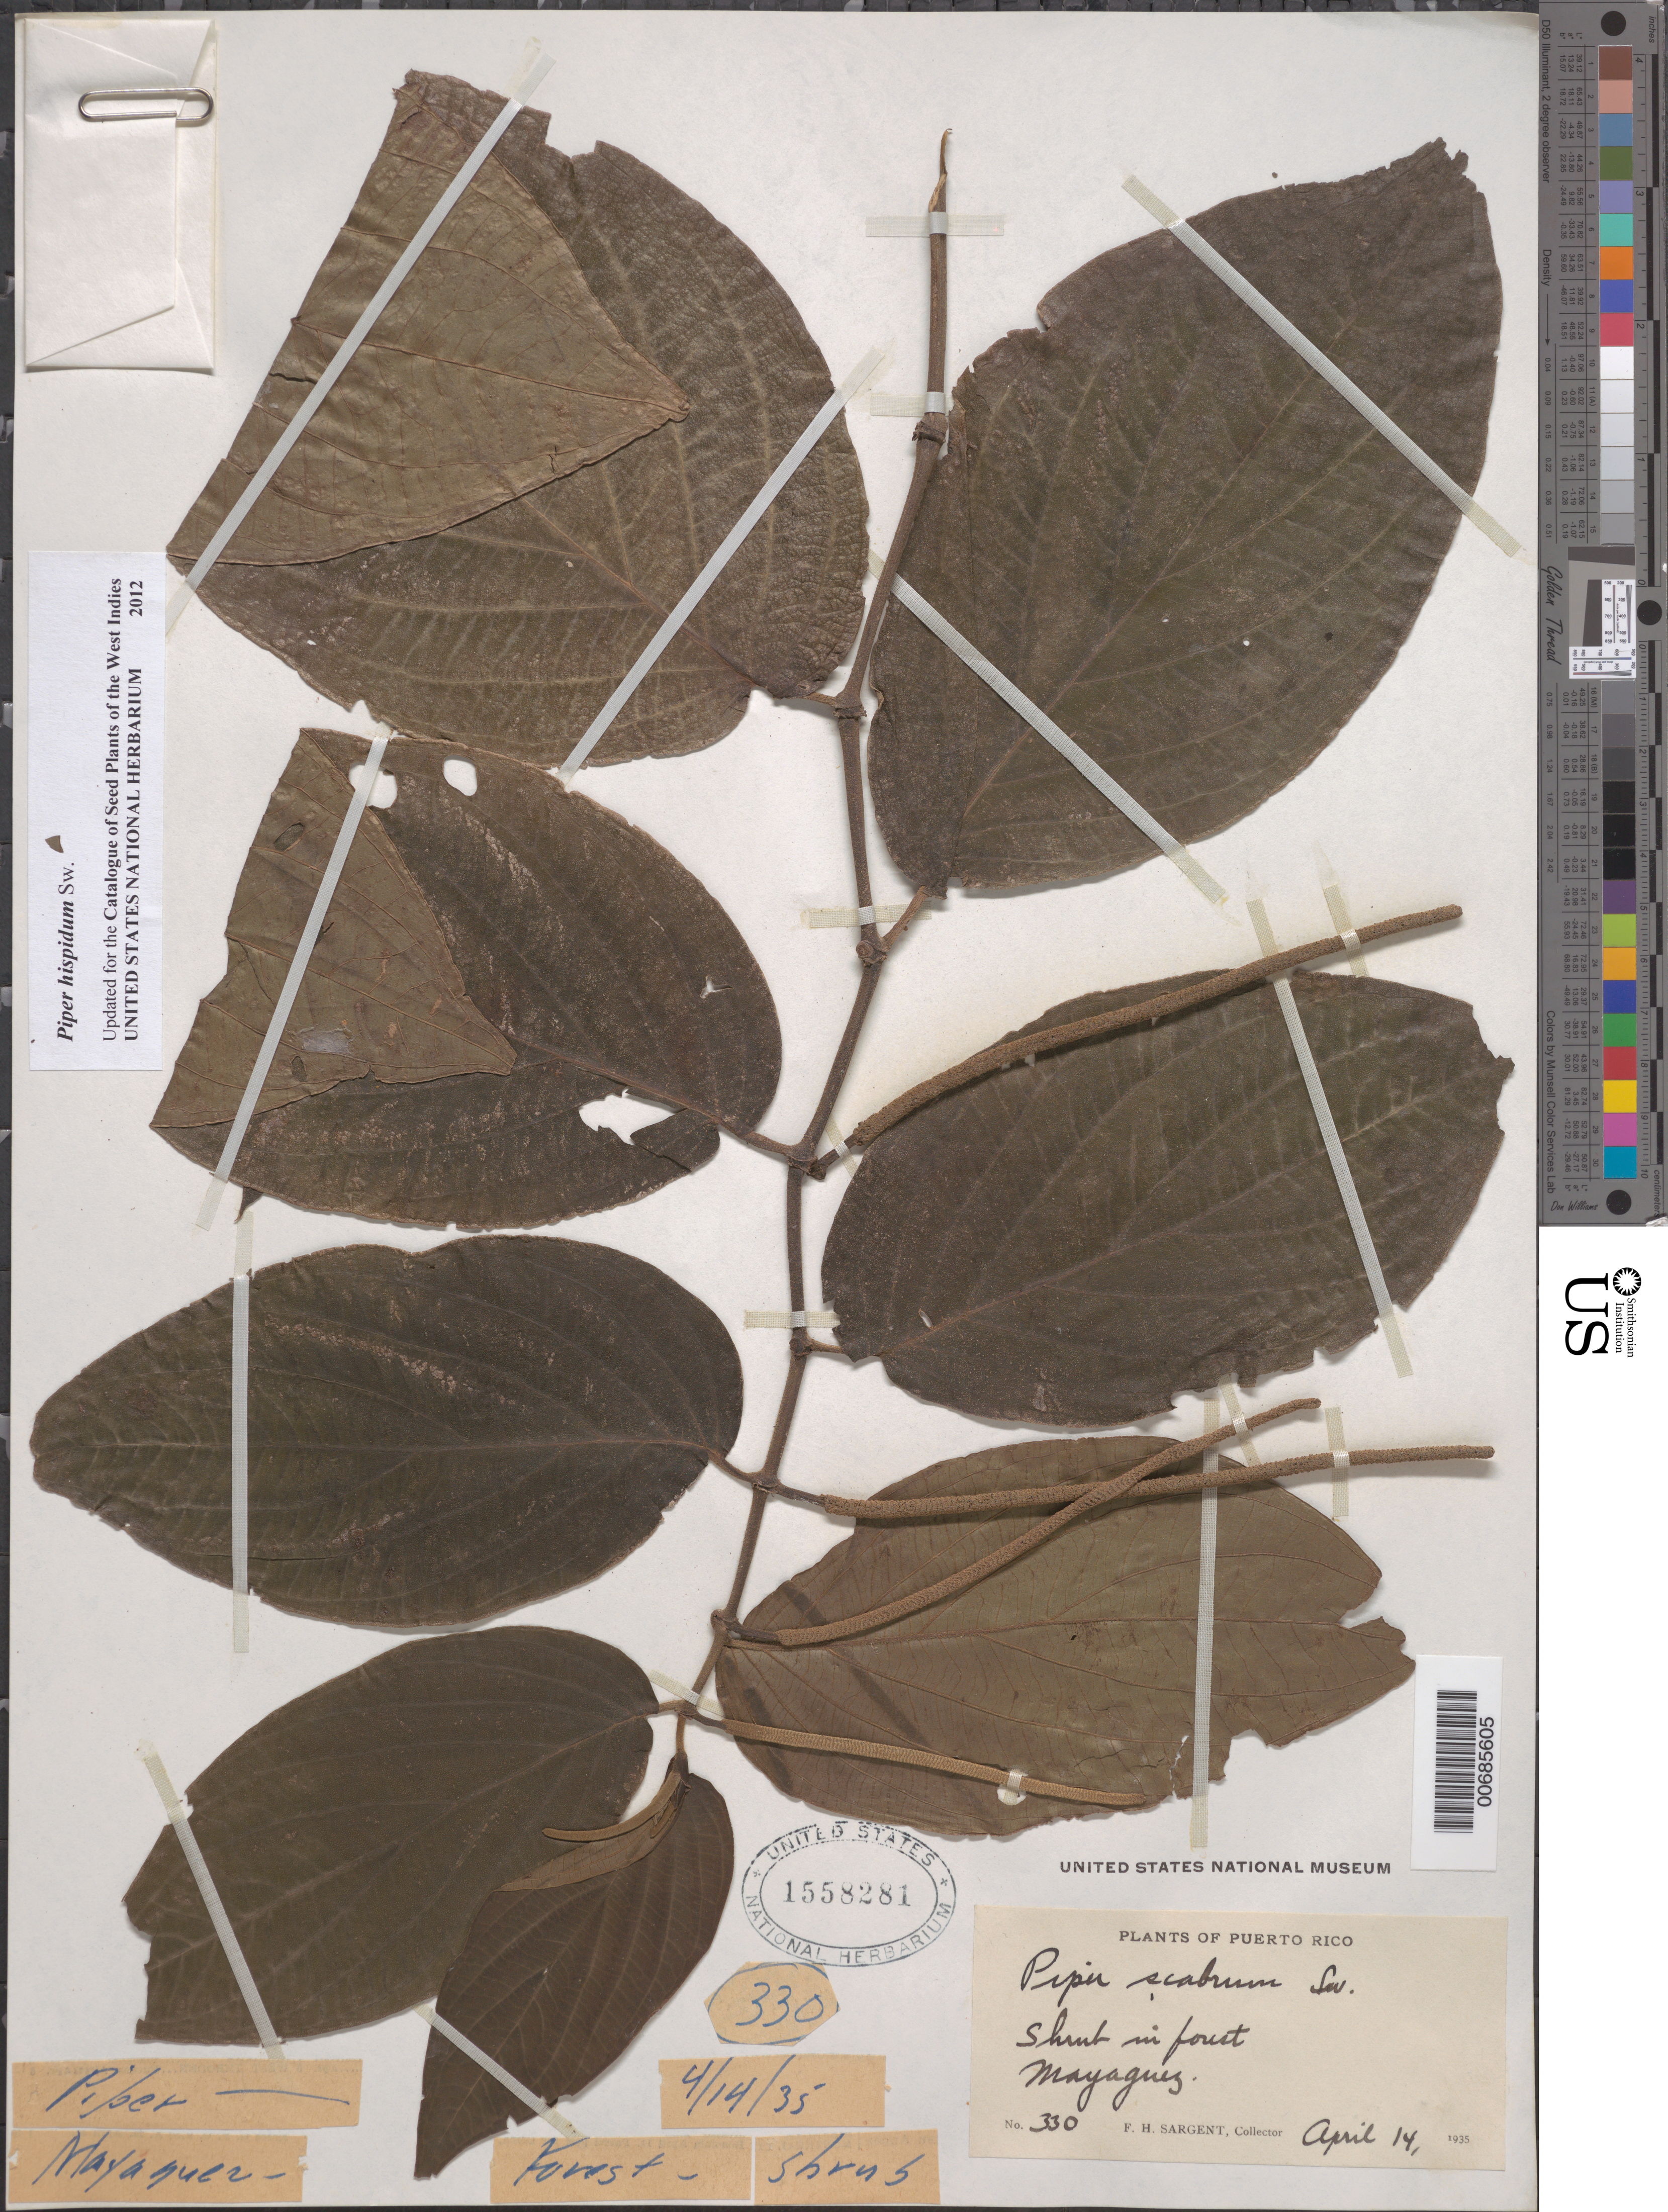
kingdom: Plantae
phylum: Tracheophyta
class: Magnoliopsida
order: Piperales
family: Piperaceae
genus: Piper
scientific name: Piper scabrum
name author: Sw.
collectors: F. H. Sargent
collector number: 330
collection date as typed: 14 Apr 1935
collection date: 1935-04-14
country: Puerto Rico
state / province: Mayaguez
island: Greater Antilles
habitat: in forest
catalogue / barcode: US 1558281